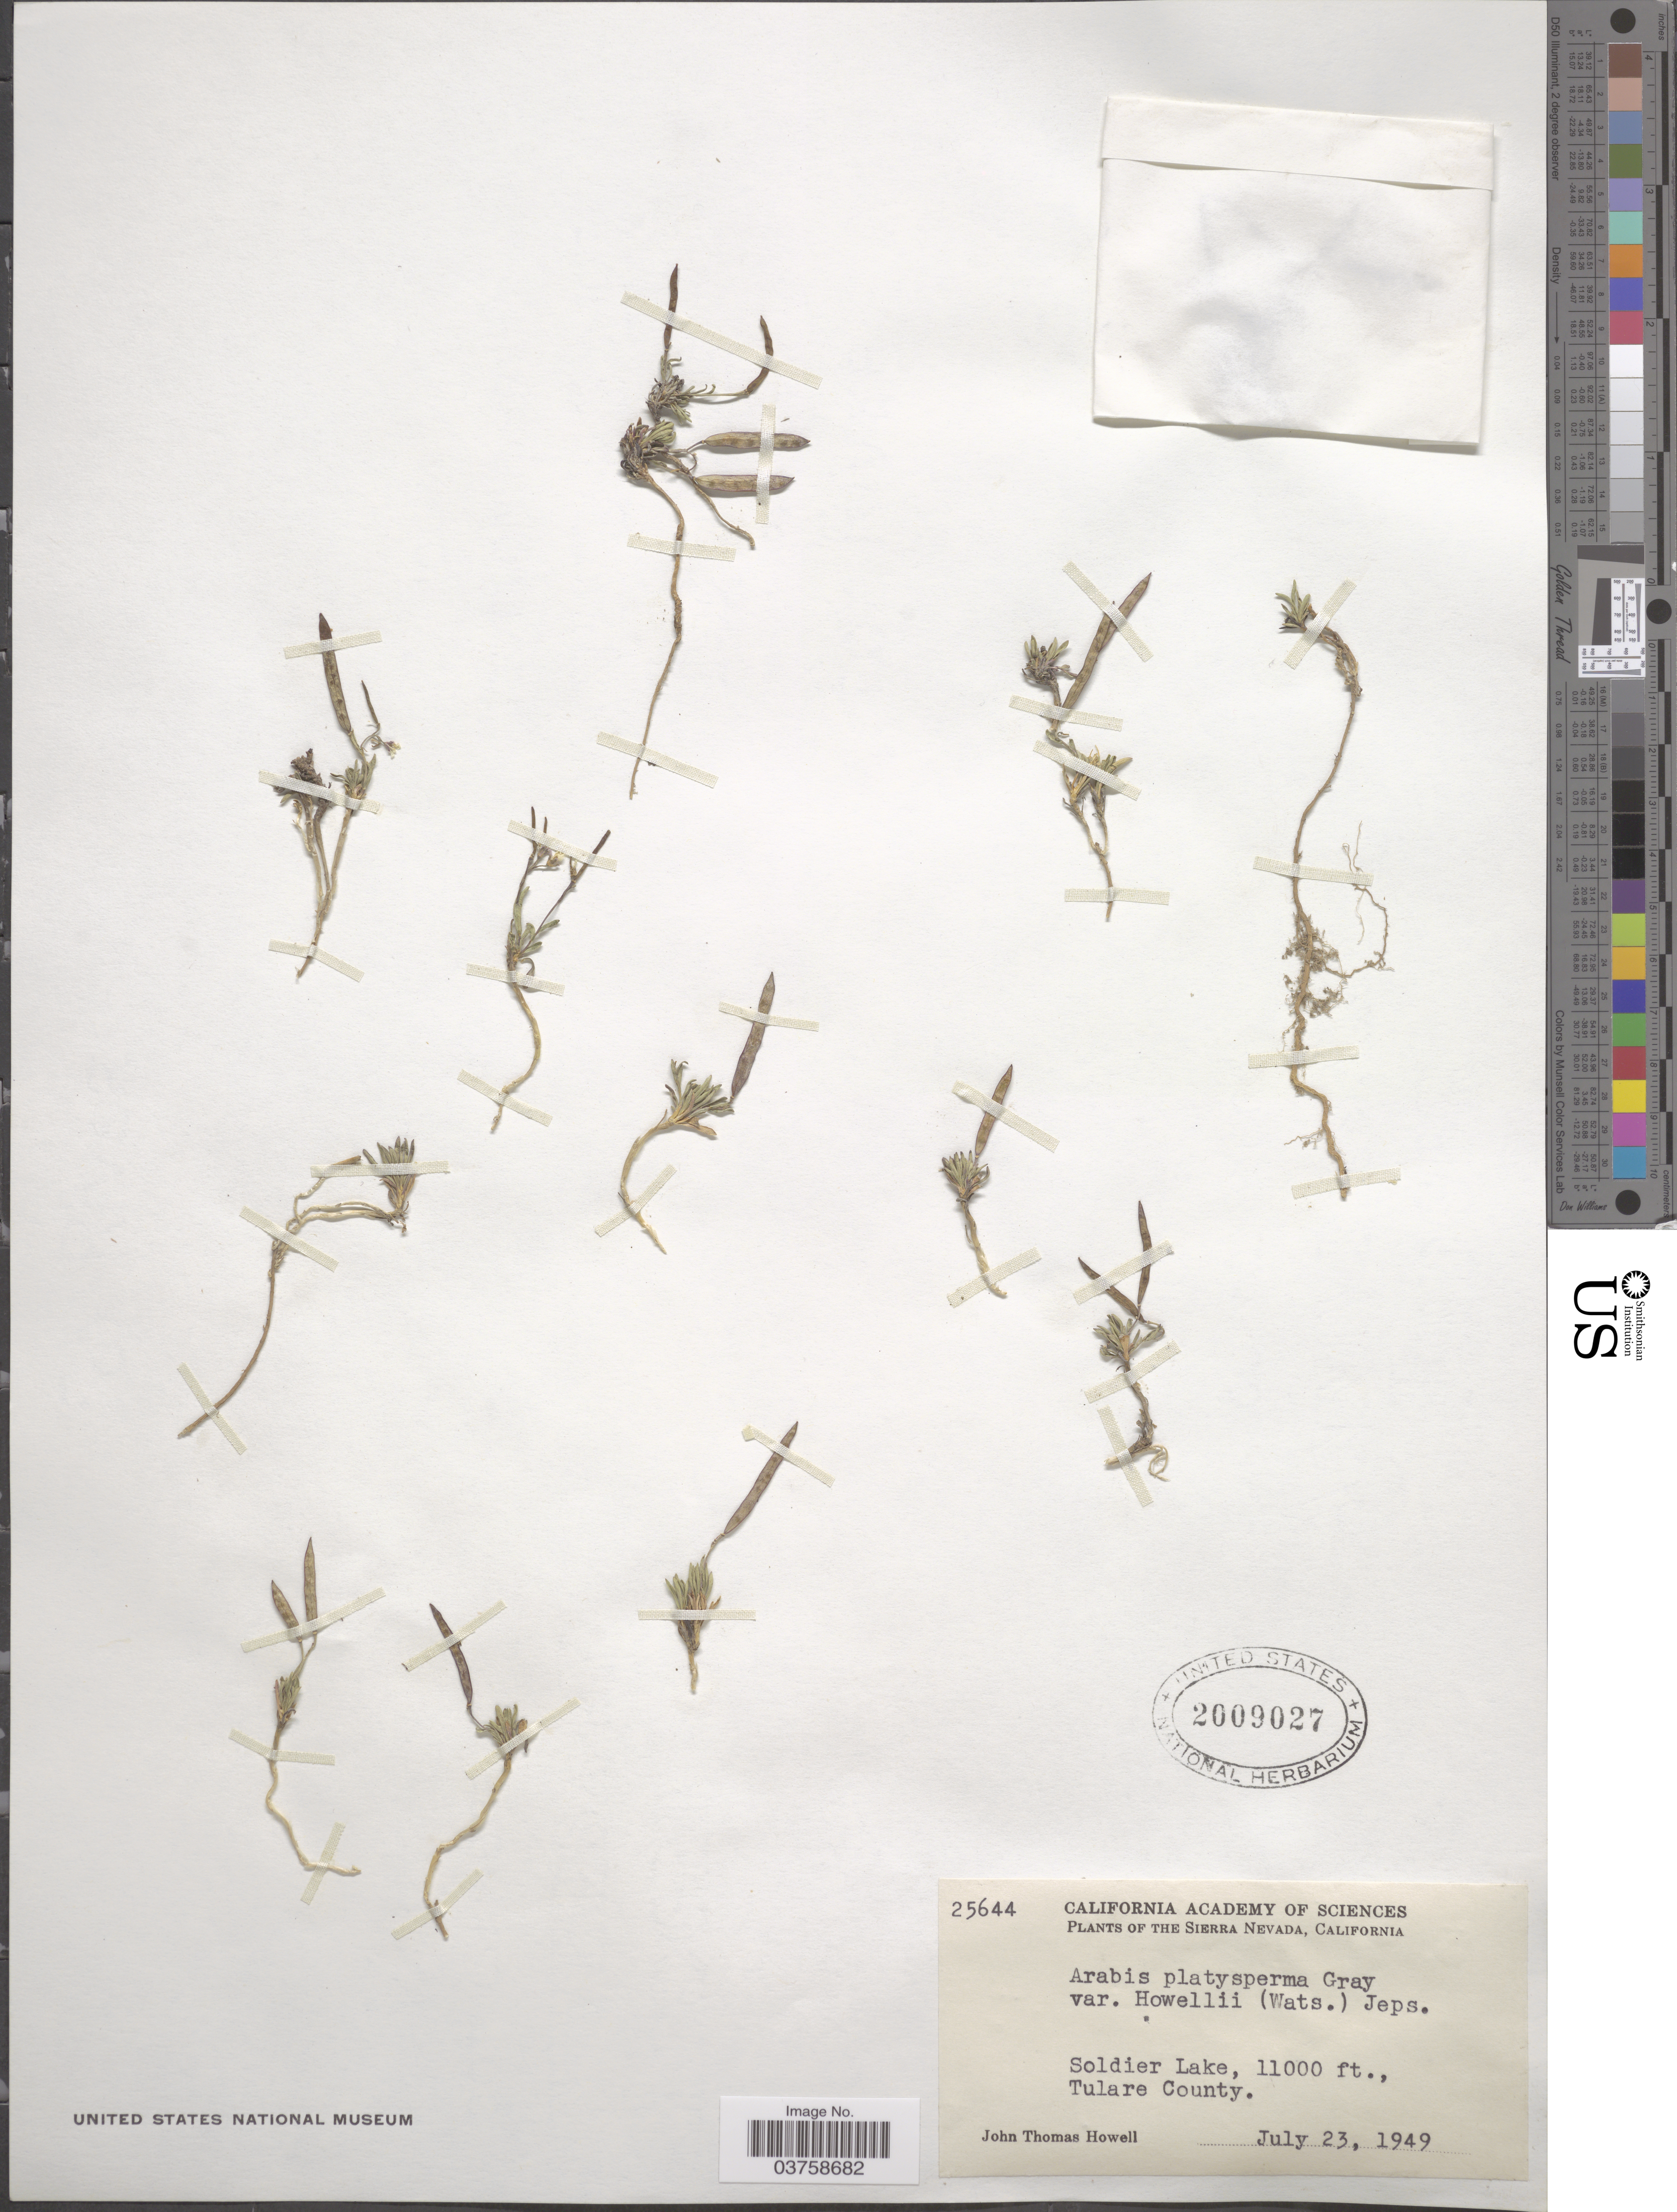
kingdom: Plantae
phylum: Tracheophyta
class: Magnoliopsida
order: Brassicales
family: Brassicaceae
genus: Arabis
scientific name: Arabis platysperma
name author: A. Gray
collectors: J. T. Howell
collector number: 25644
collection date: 1949-07-23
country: United States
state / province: California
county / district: Tulare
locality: The Sierra Nevada. Soldier Lake, Tulare County.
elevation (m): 3353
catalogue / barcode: US 2009027